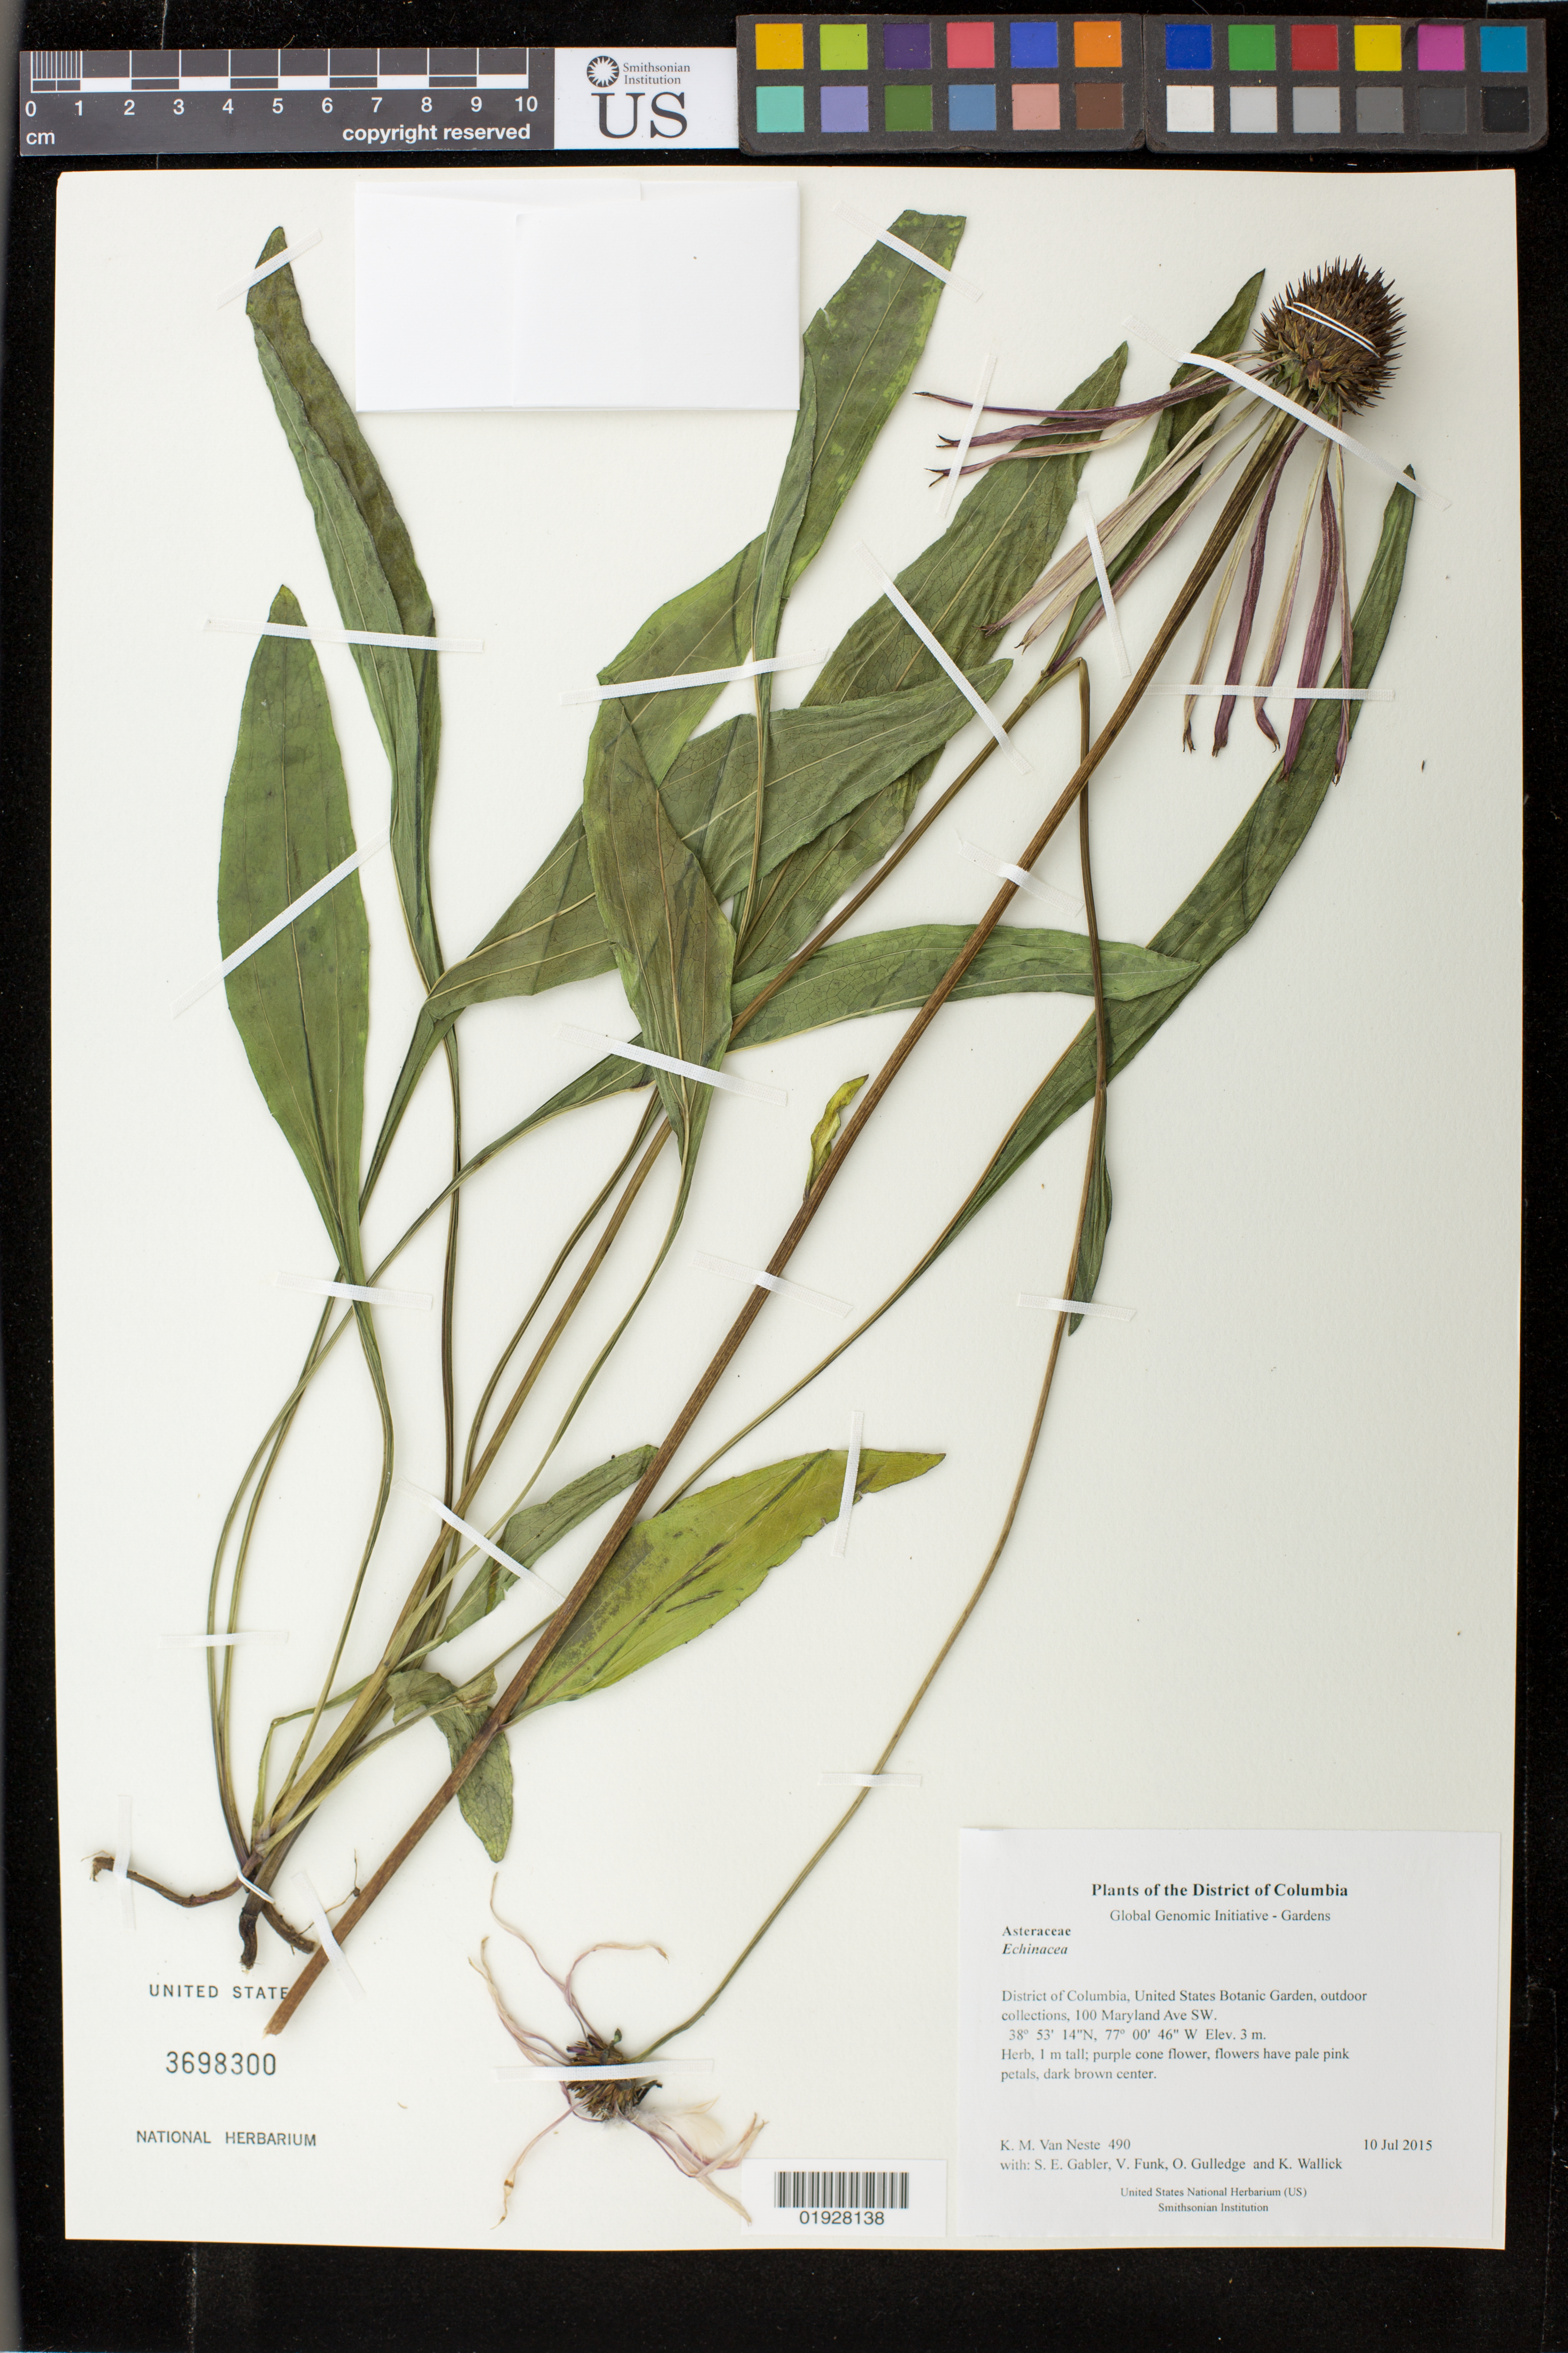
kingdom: Plantae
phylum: Tracheophyta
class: Magnoliopsida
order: Asterales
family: Asteraceae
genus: Echinacea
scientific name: Echinacea sp.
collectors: K. M. Van Neste, S. E. Gabler, V. Funk, O. Gulledge & K. Wallick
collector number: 490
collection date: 2015-07-10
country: United States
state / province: District of Columbia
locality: United States Botanic Garden, outdoor collections, 100 Maryland Ave SW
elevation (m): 3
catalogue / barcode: US 3698300